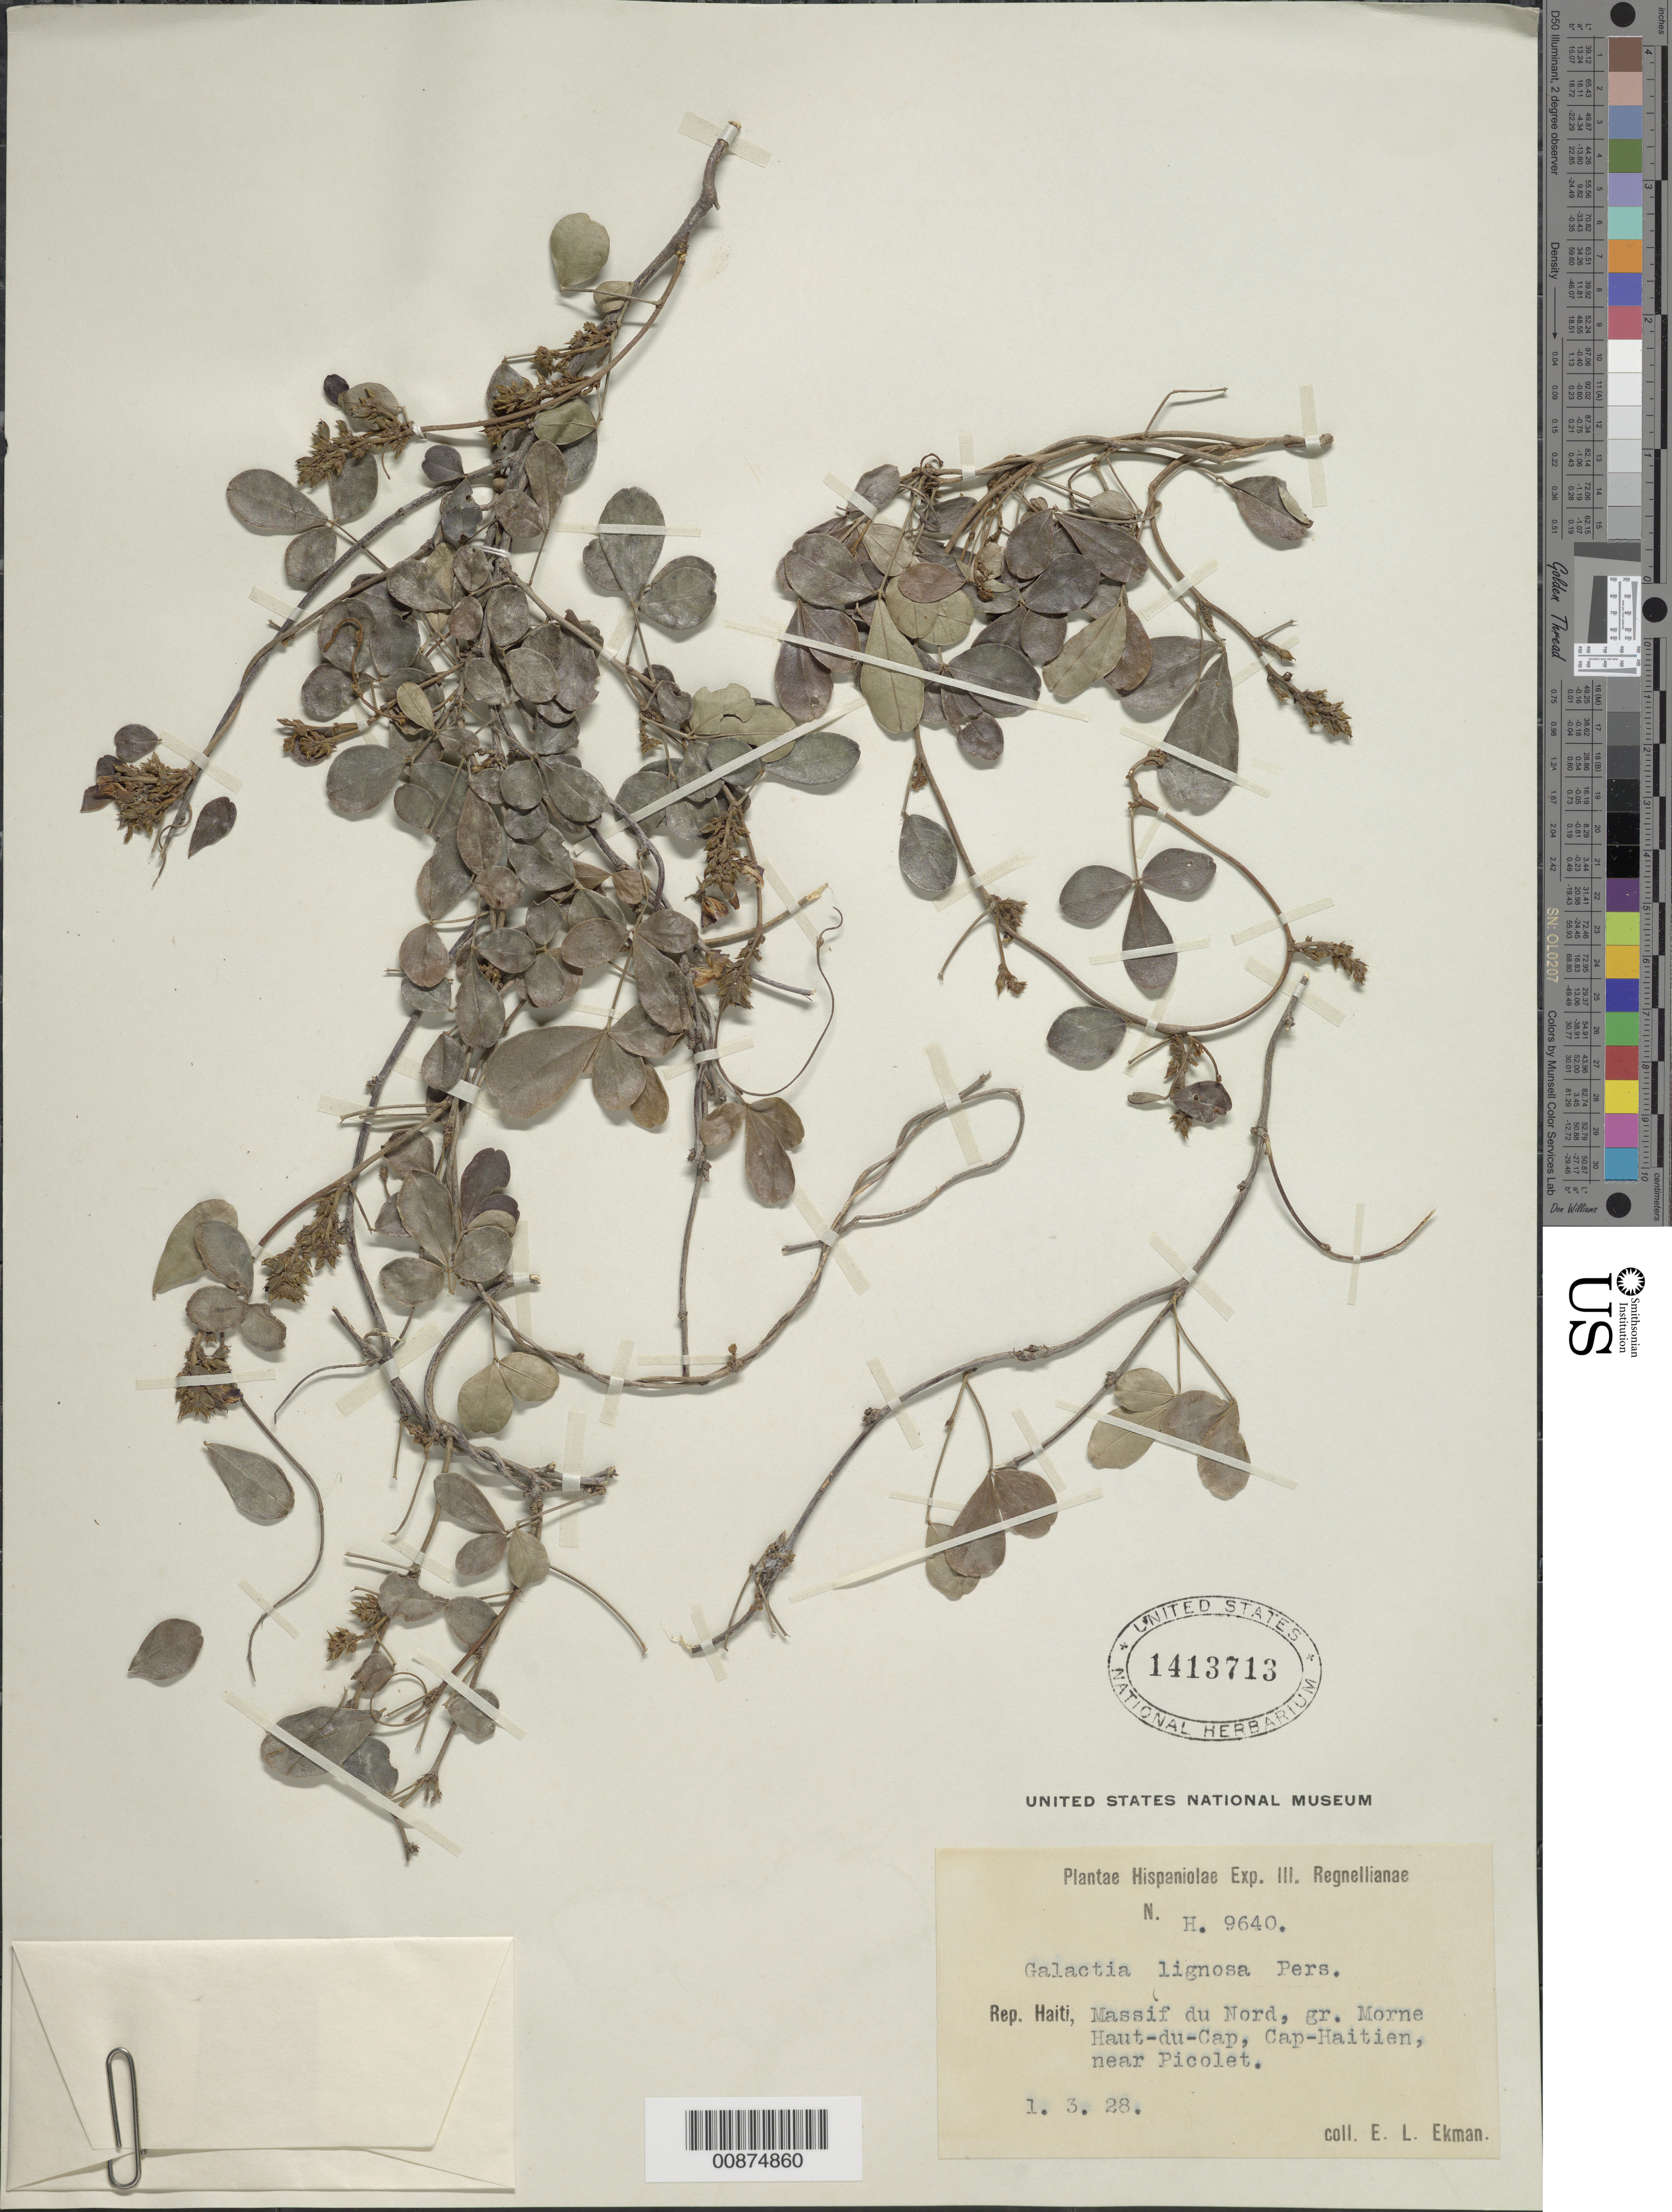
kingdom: Plantae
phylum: Tracheophyta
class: Magnoliopsida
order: Fabales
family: Fabaceae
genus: Galactia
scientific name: Galactia lignosa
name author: (Pers.) Urb.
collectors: E. L. Ekman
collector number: H 9640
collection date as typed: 01 Mar 1928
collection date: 1928-03-01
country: Haiti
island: Hispaniola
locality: Massif du Nord, gr. Morne Haut-du-Cap, Cap-Haitien, near Picolet.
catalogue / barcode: US 1413713